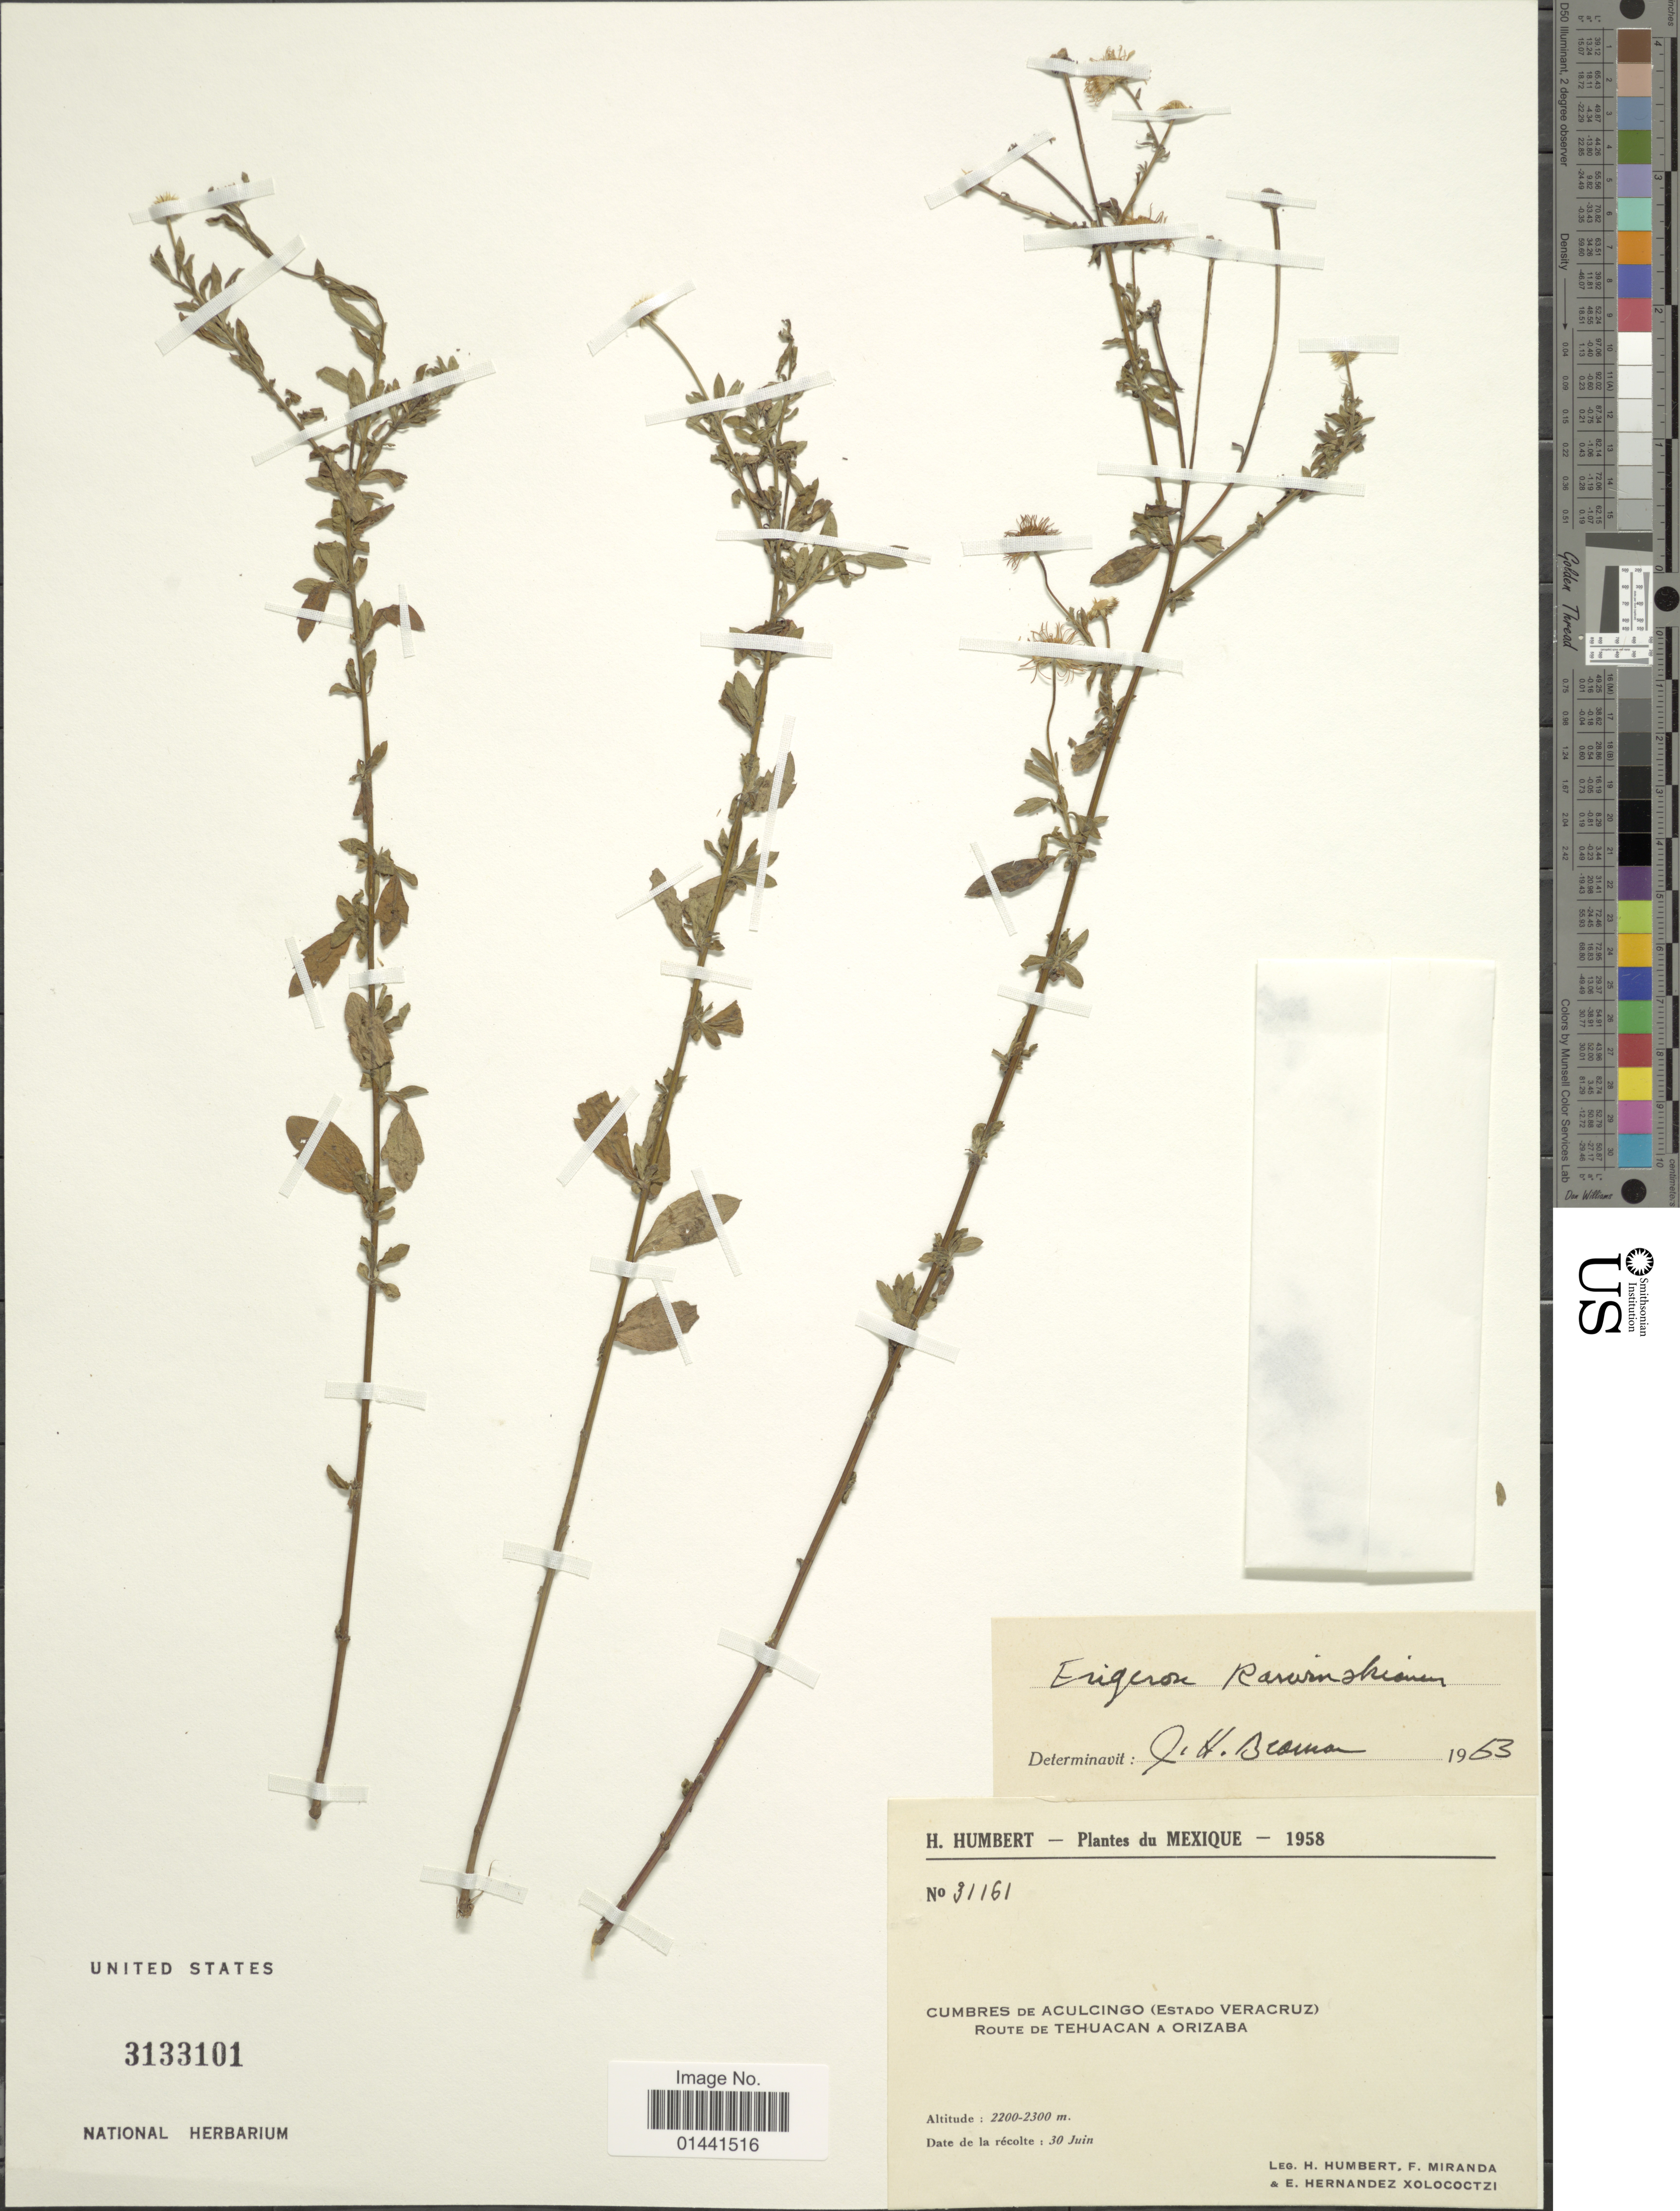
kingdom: Plantae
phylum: Tracheophyta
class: Magnoliopsida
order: Asterales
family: Asteraceae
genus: Erigeron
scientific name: Erigeron karvinskianus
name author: DC.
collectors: H. Humbert, F. Miranda & E. I. Hernández-X.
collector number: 31161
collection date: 1958-06-30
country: Mexico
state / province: Veracruz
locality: Cumbres de Aculcingo (Estado Veracruz), Route de Tehuacan a Orizaba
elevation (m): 2200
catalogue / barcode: US 3133101